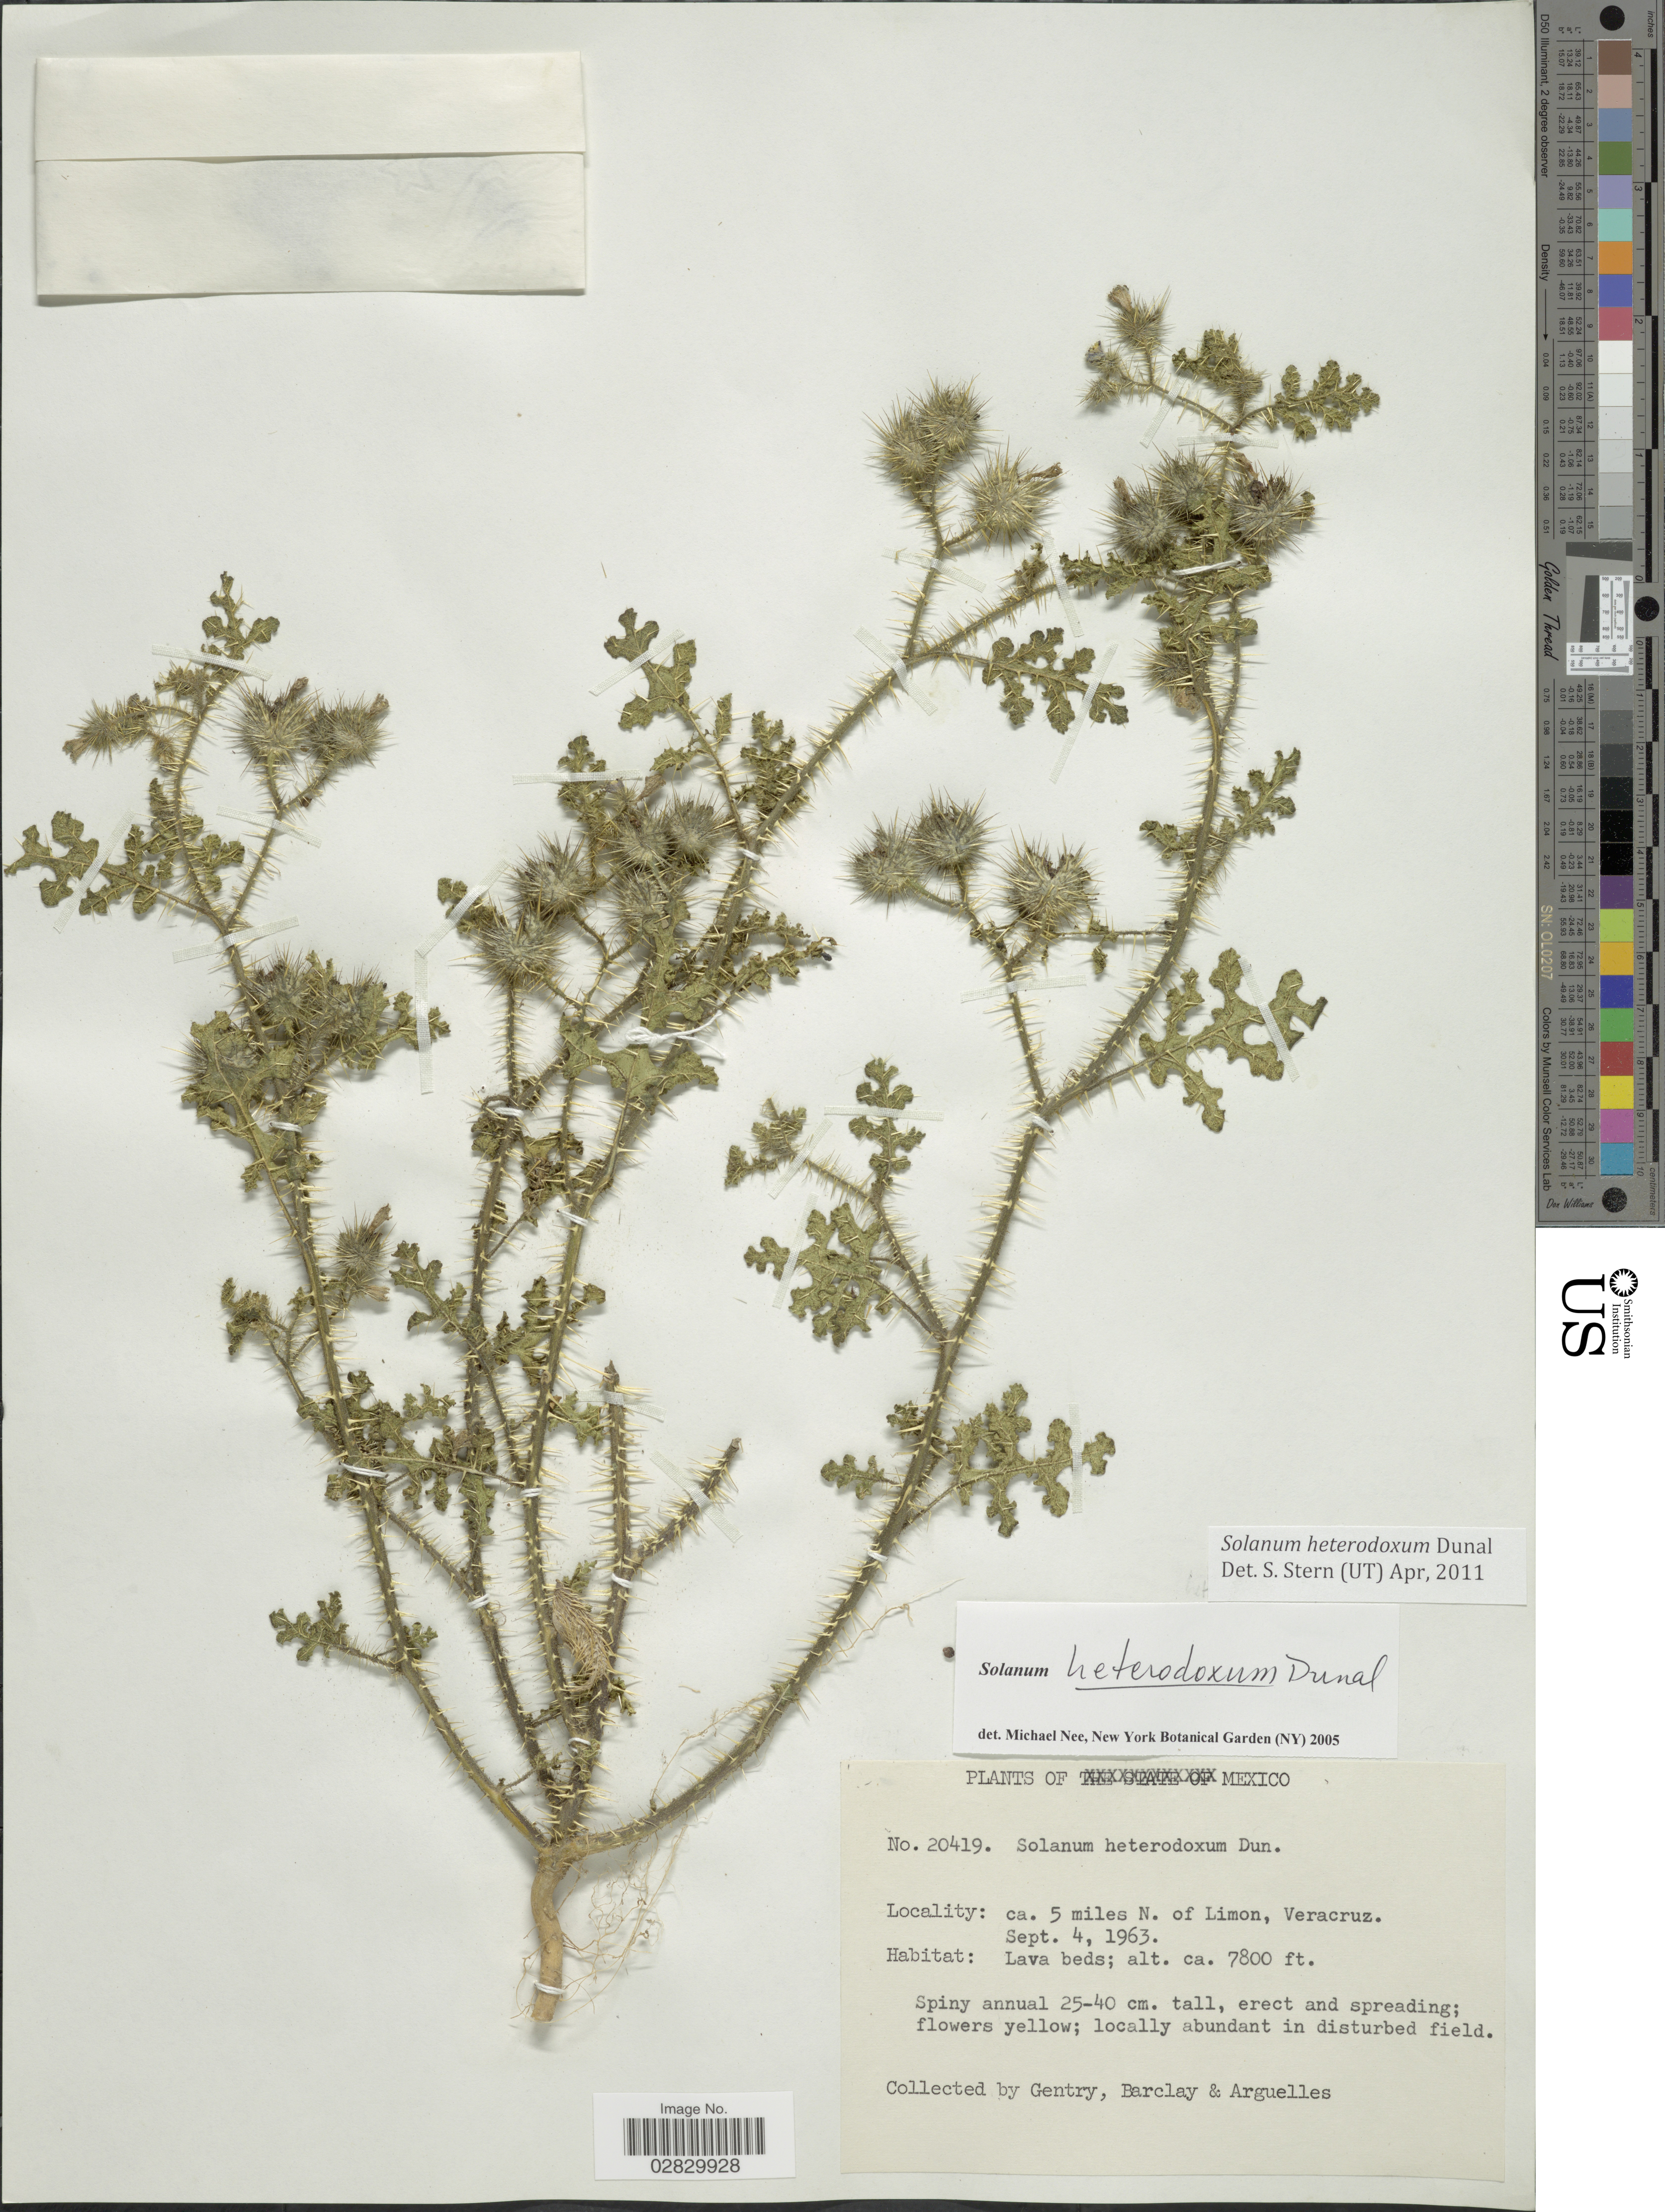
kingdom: Plantae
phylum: Tracheophyta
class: Magnoliopsida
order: Solanales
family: Solanaceae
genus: Solanum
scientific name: Solanum heterodoxum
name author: Dunal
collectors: Gentry, --, -- Barclay & Arguelles, --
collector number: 20419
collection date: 1963-09-04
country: Mexico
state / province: Veracruz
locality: Ca. 5 miles N. of Limon, Vera Cruz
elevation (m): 2377